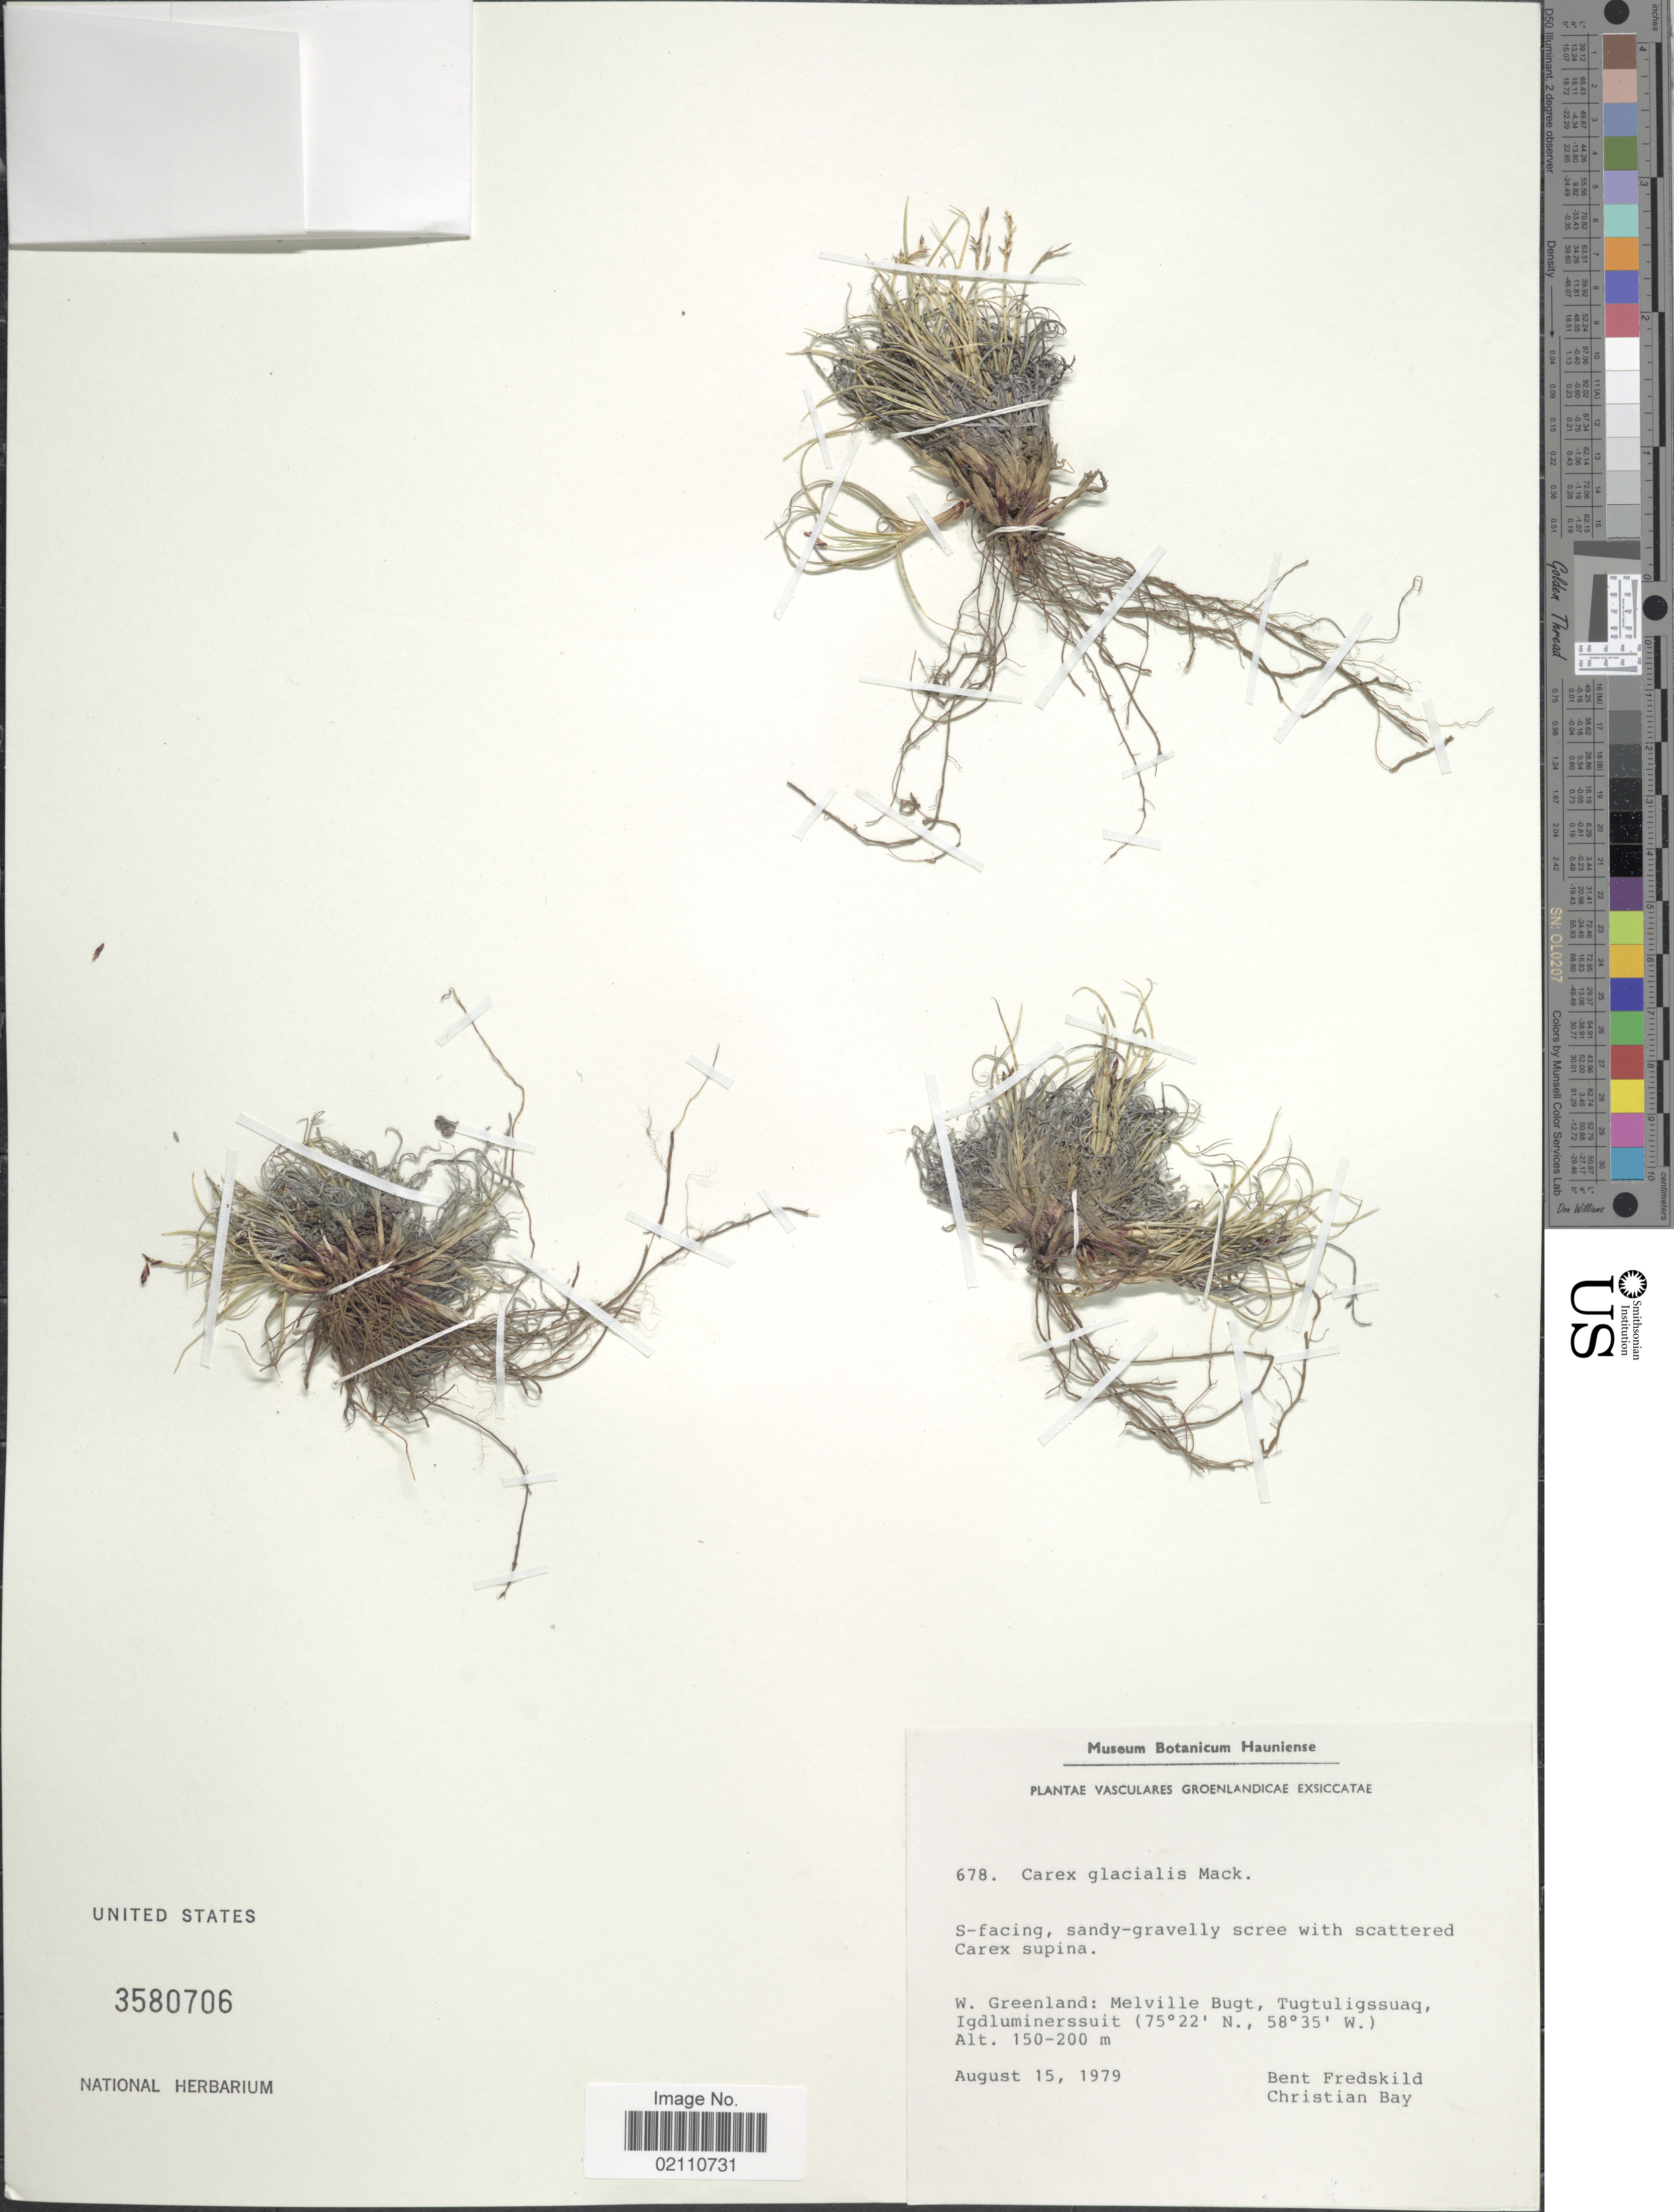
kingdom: Plantae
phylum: Tracheophyta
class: Liliopsida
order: Poales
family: Cyperaceae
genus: Carex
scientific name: Carex glacialis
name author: Mack.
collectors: B. Fredskild & C. Bay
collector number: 678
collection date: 1979-08-15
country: Greenland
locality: W. Greenland: Melville Bugt, Tugtuligssuaq, Igdluminerssuit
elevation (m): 150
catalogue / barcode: US 3580706